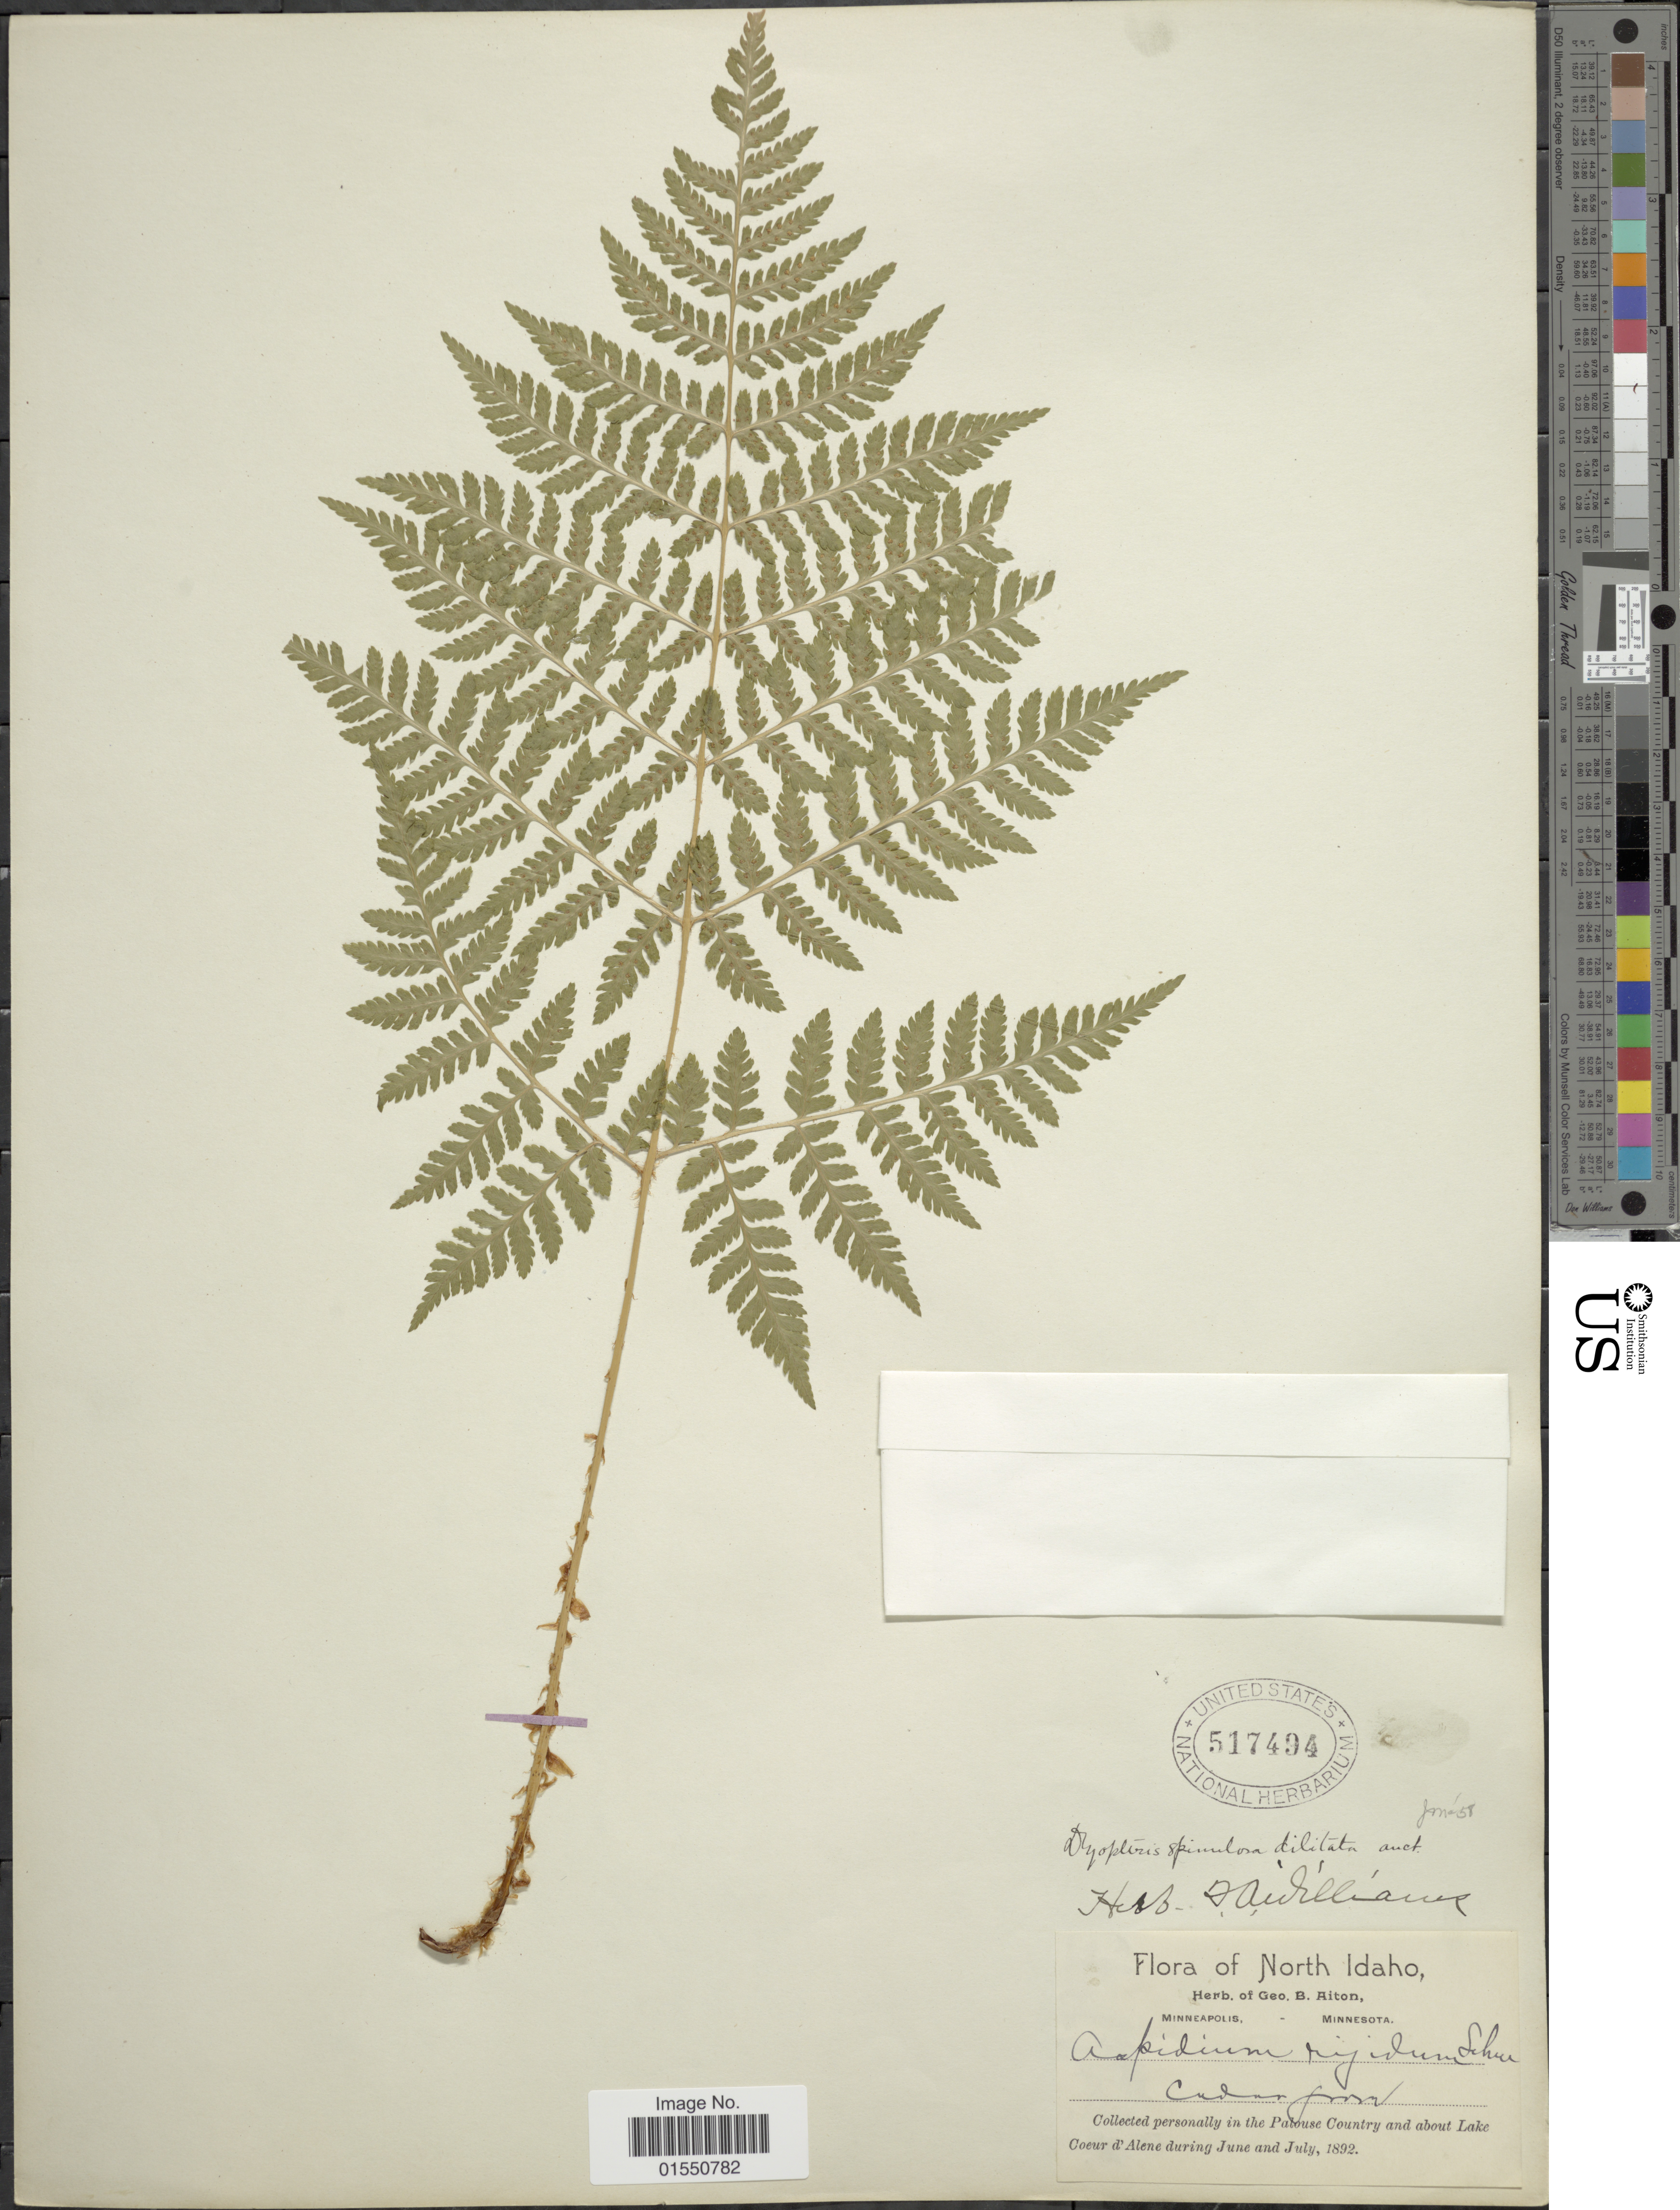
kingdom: Plantae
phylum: Tracheophyta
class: Polypodiopsida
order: Polypodiales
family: Dryopteridaceae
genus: Dryopteris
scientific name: Dryopteris expansa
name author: (C. Presl) Fraser-Jenk. & Jermy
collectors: ex herb. Geo. B. Aiton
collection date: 1892-06/1892-07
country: United States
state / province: Idaho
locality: North Idaho, Palouse Country and about Lake Coeur d'Alene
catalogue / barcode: US 517494